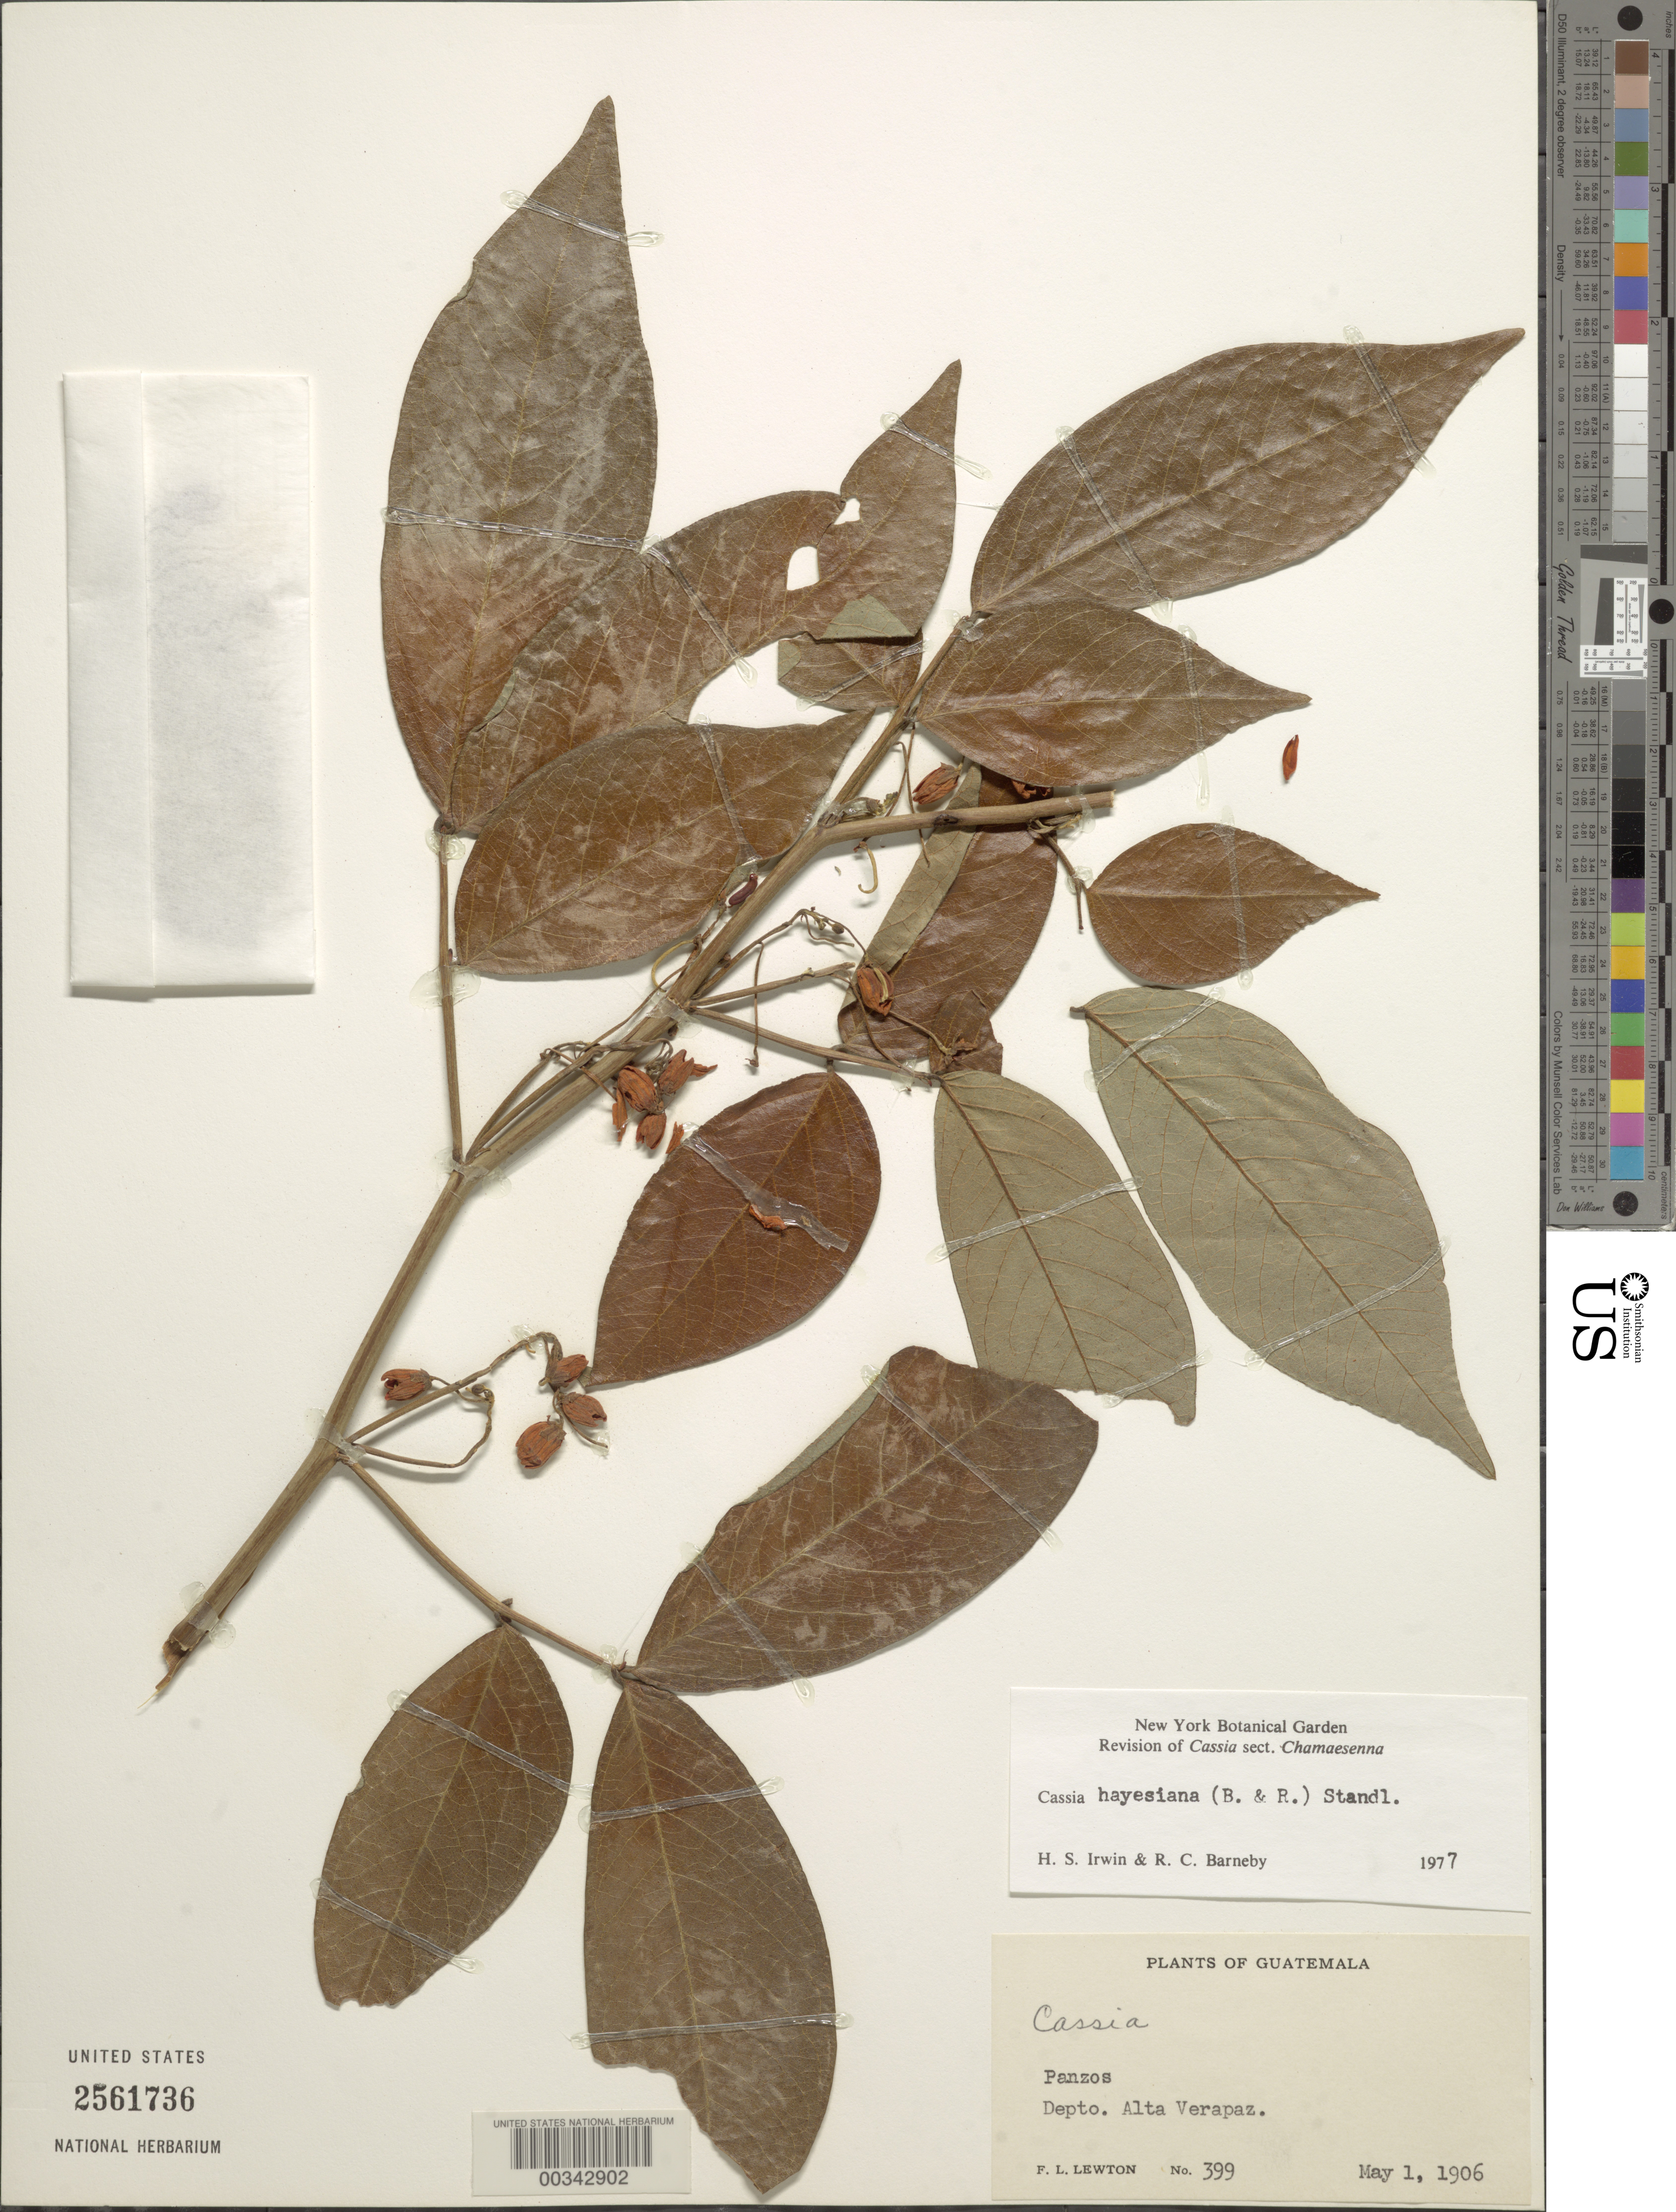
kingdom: Plantae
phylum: Tracheophyta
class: Magnoliopsida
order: Fabales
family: Fabaceae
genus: Senna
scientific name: Senna hayesiana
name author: (Britton & Rose) H.S. Irwin & Barneby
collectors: F. L. Lewton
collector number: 399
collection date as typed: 01 May 1906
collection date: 1906-05-01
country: Guatemala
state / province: Alta Verapaz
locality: Panzos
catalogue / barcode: US 2561736